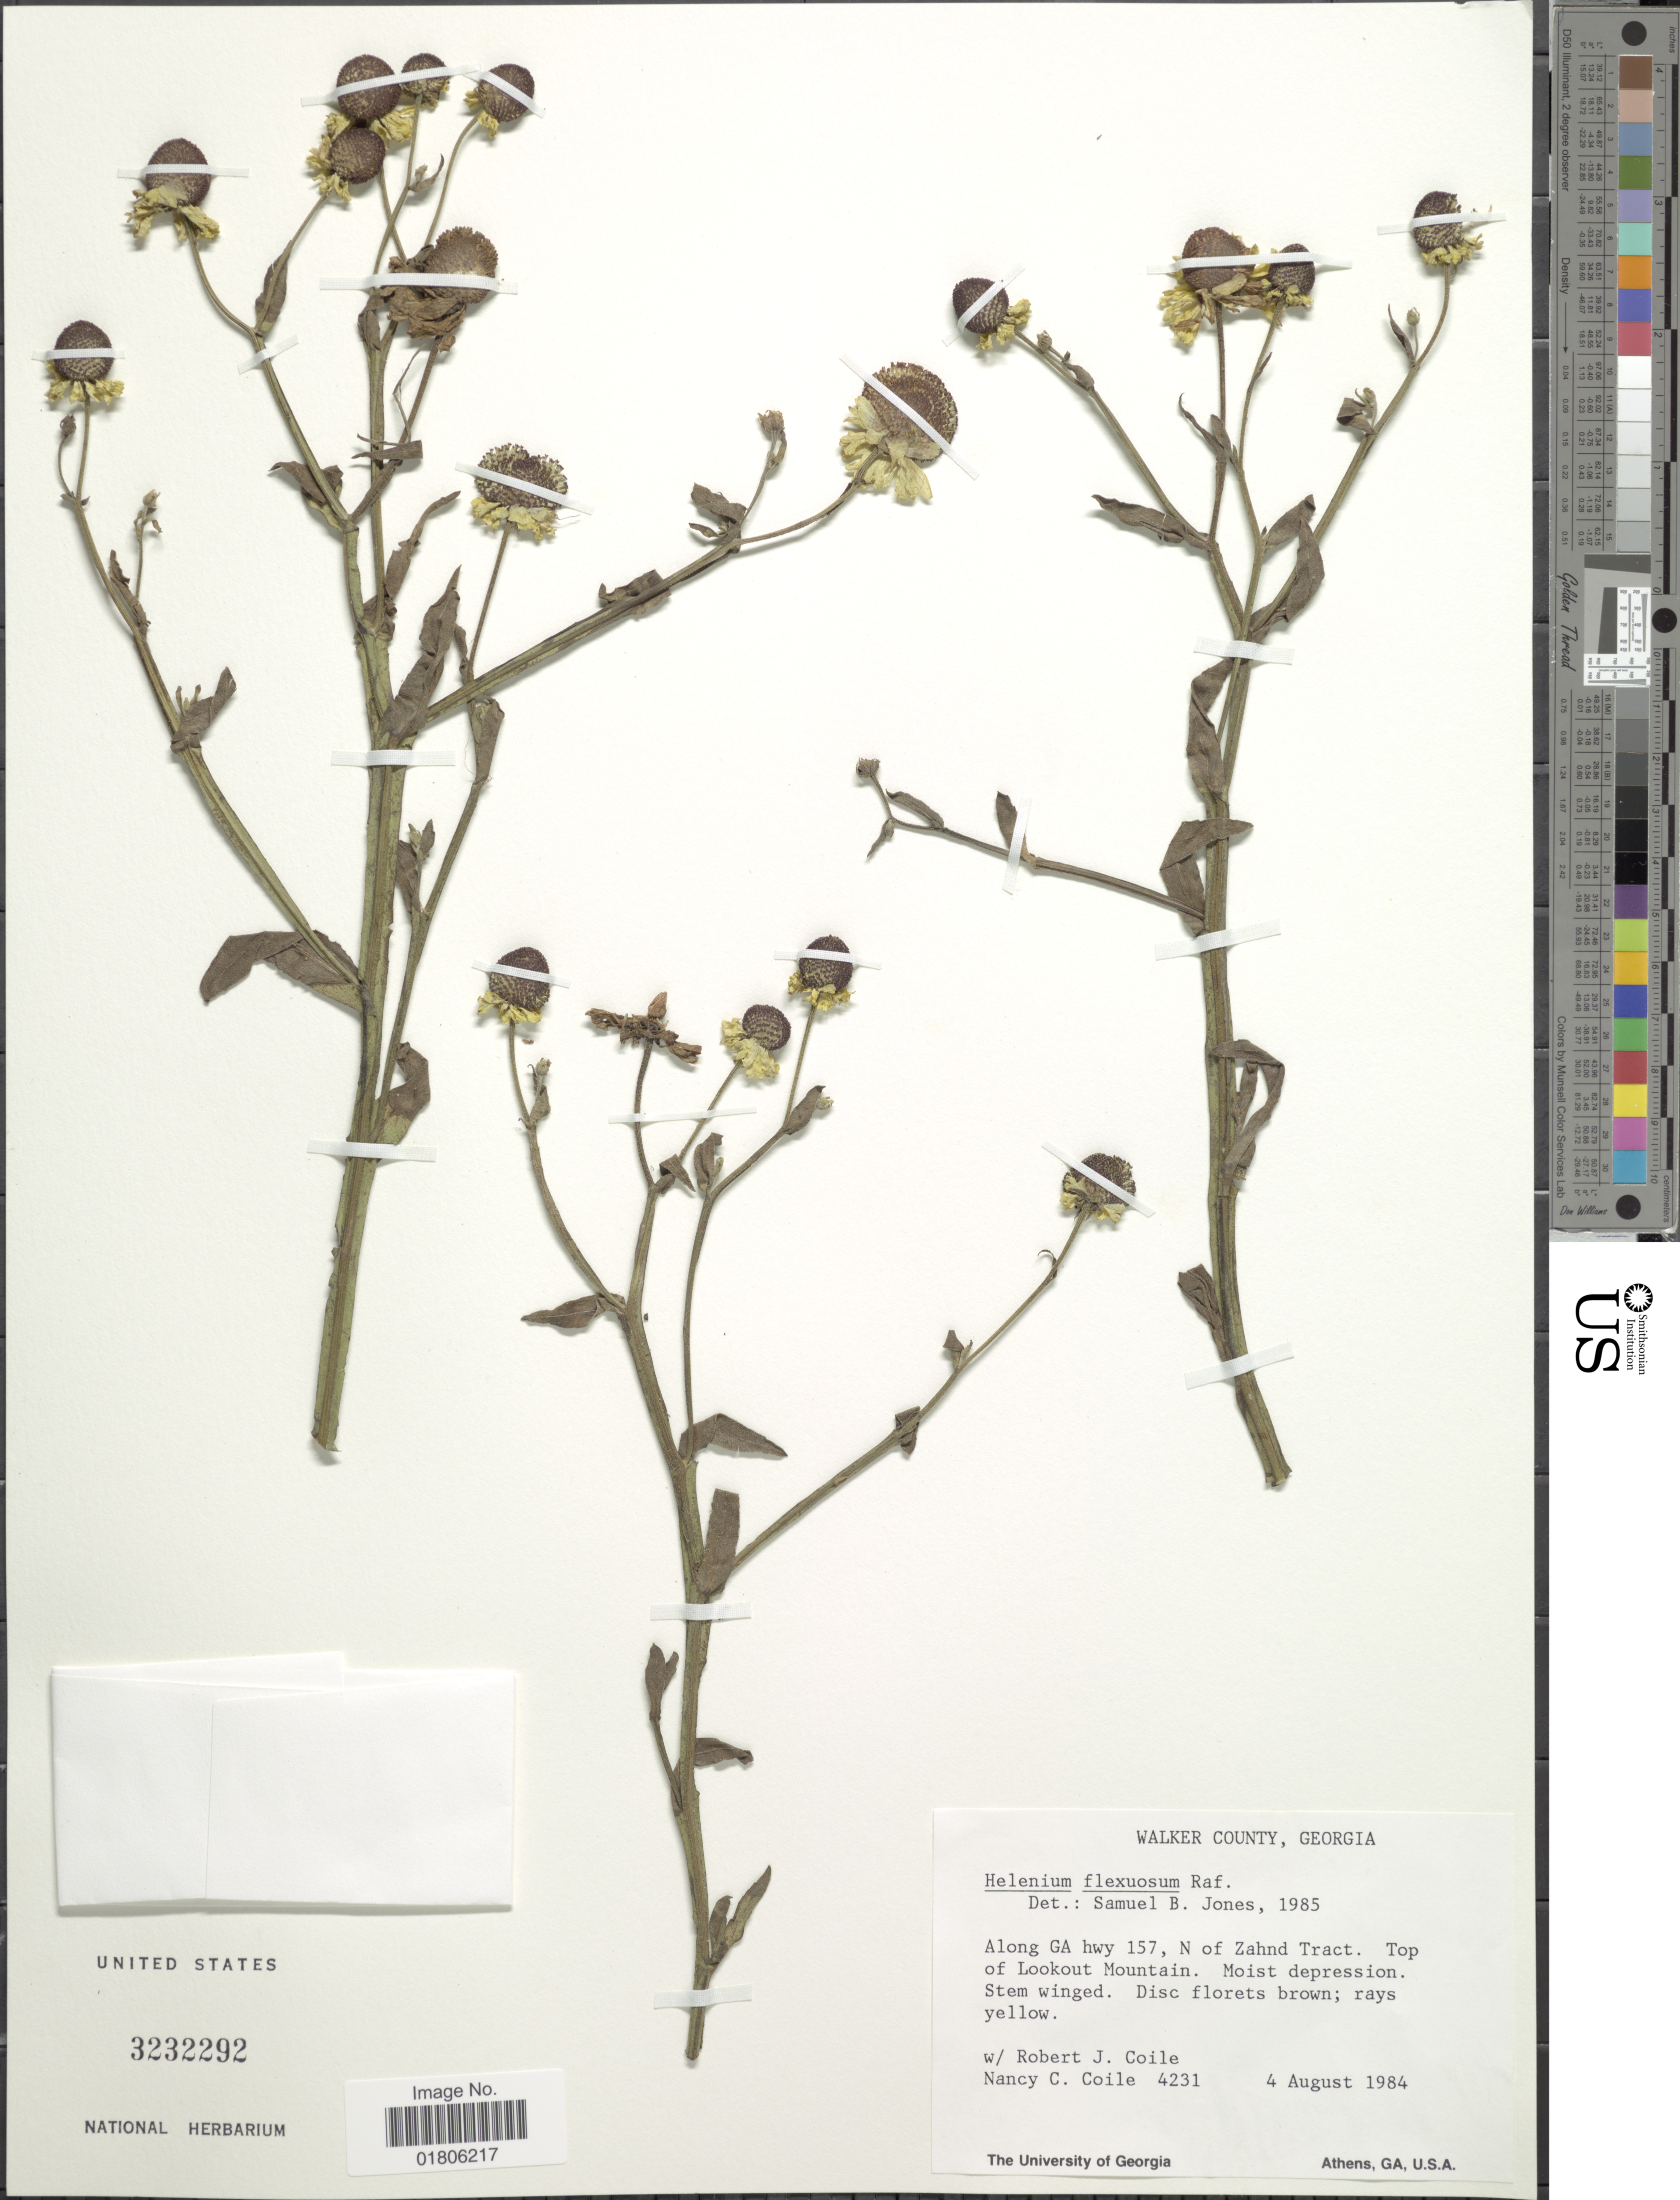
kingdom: Plantae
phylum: Tracheophyta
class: Magnoliopsida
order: Asterales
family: Asteraceae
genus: Helenium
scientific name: Helenium flexuosum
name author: Raf.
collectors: N. C. Coile & R. Coile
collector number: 4231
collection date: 1984-08-04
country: United States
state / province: Georgia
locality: Along GA Hwy 157, N of Zahnd Tract. Top of Lookout Mountain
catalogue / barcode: US 3232292